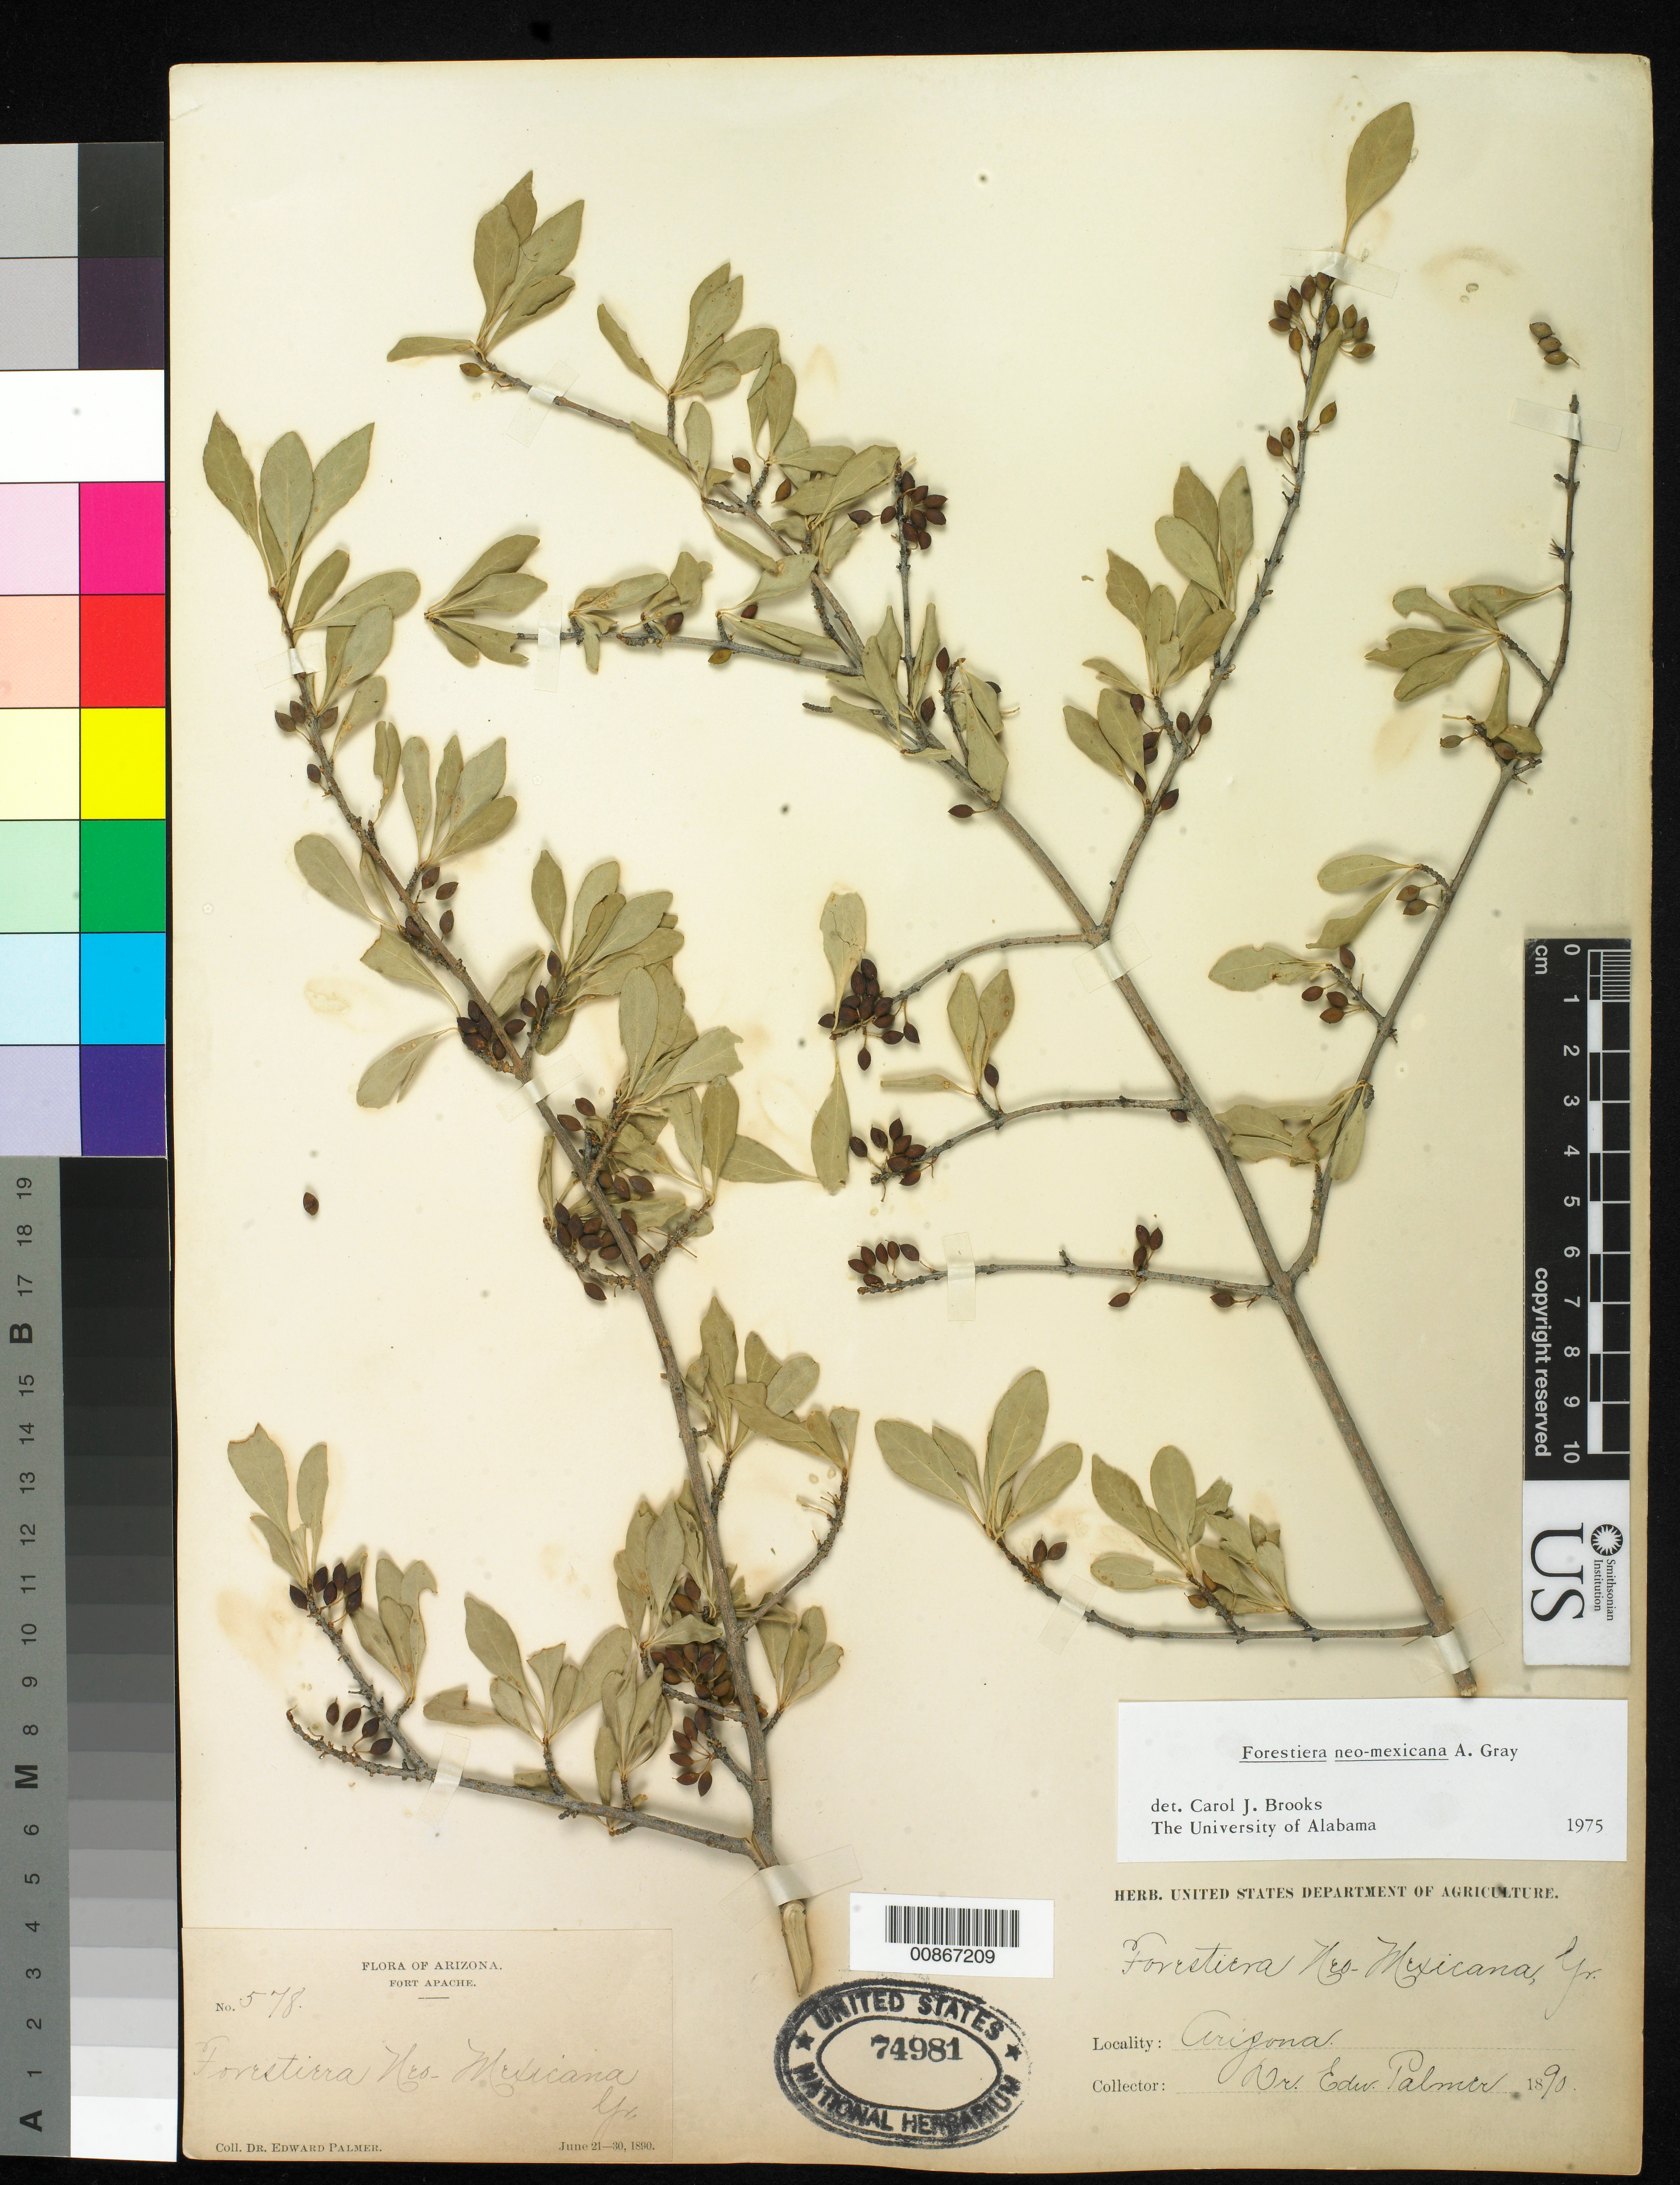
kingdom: Plantae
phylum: Tracheophyta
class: Magnoliopsida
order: Lamiales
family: Oleaceae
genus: Forestiera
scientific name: Forestiera neomexicana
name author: A. Gray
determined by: Brooks, Cecil J.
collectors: E. Palmer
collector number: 578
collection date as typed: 21 Jun 1890 to 30 Jun 1890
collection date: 1890-06-21/1890-06-30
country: United States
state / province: Arizona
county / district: Navajo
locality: Fort Apache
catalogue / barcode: US 74981